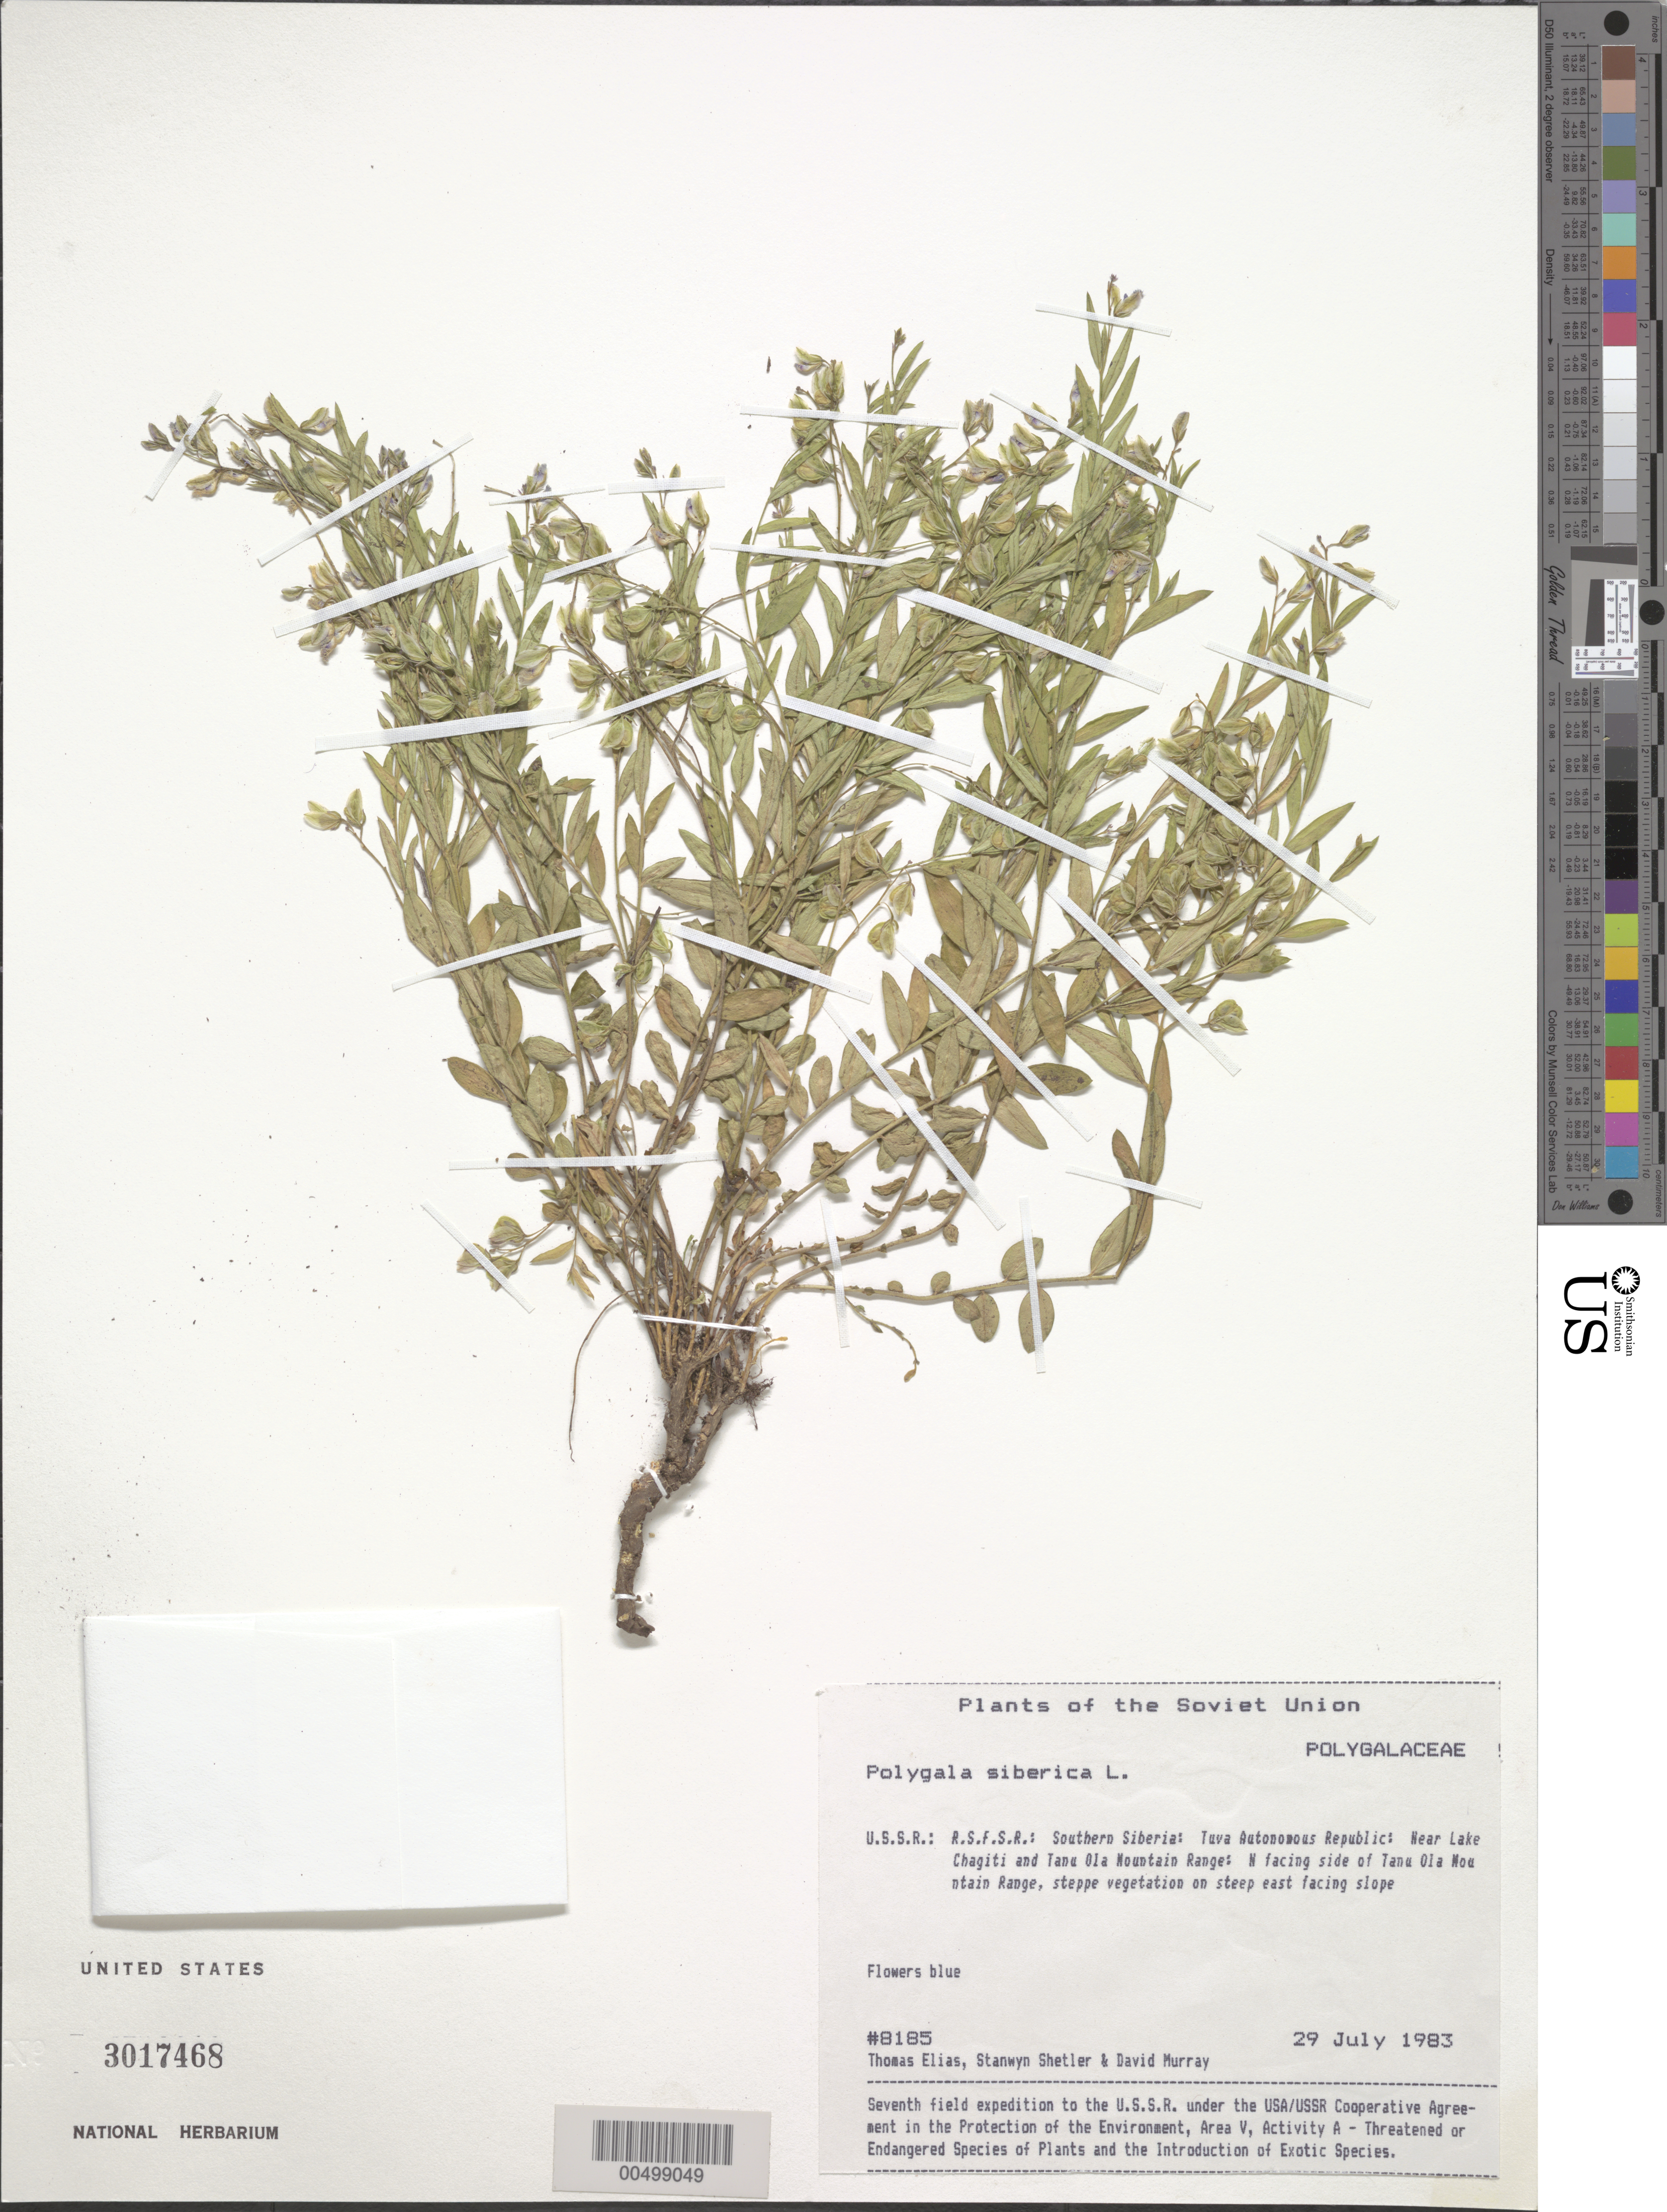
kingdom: Plantae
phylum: Tracheophyta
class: Magnoliopsida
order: Fabales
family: Polygalaceae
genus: Polygala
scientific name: Polygala sibirica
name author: L.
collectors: T. Elias, S. Shetler & D. F. Murray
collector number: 8185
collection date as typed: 29 Jul 1983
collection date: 1983-07-29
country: Russian Federation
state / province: Tuva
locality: Near Lake Chagitai and N-facing side of Tannu-Ola Mountain Range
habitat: steppe vegetation on steep east-facing slope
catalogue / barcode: US 3017468